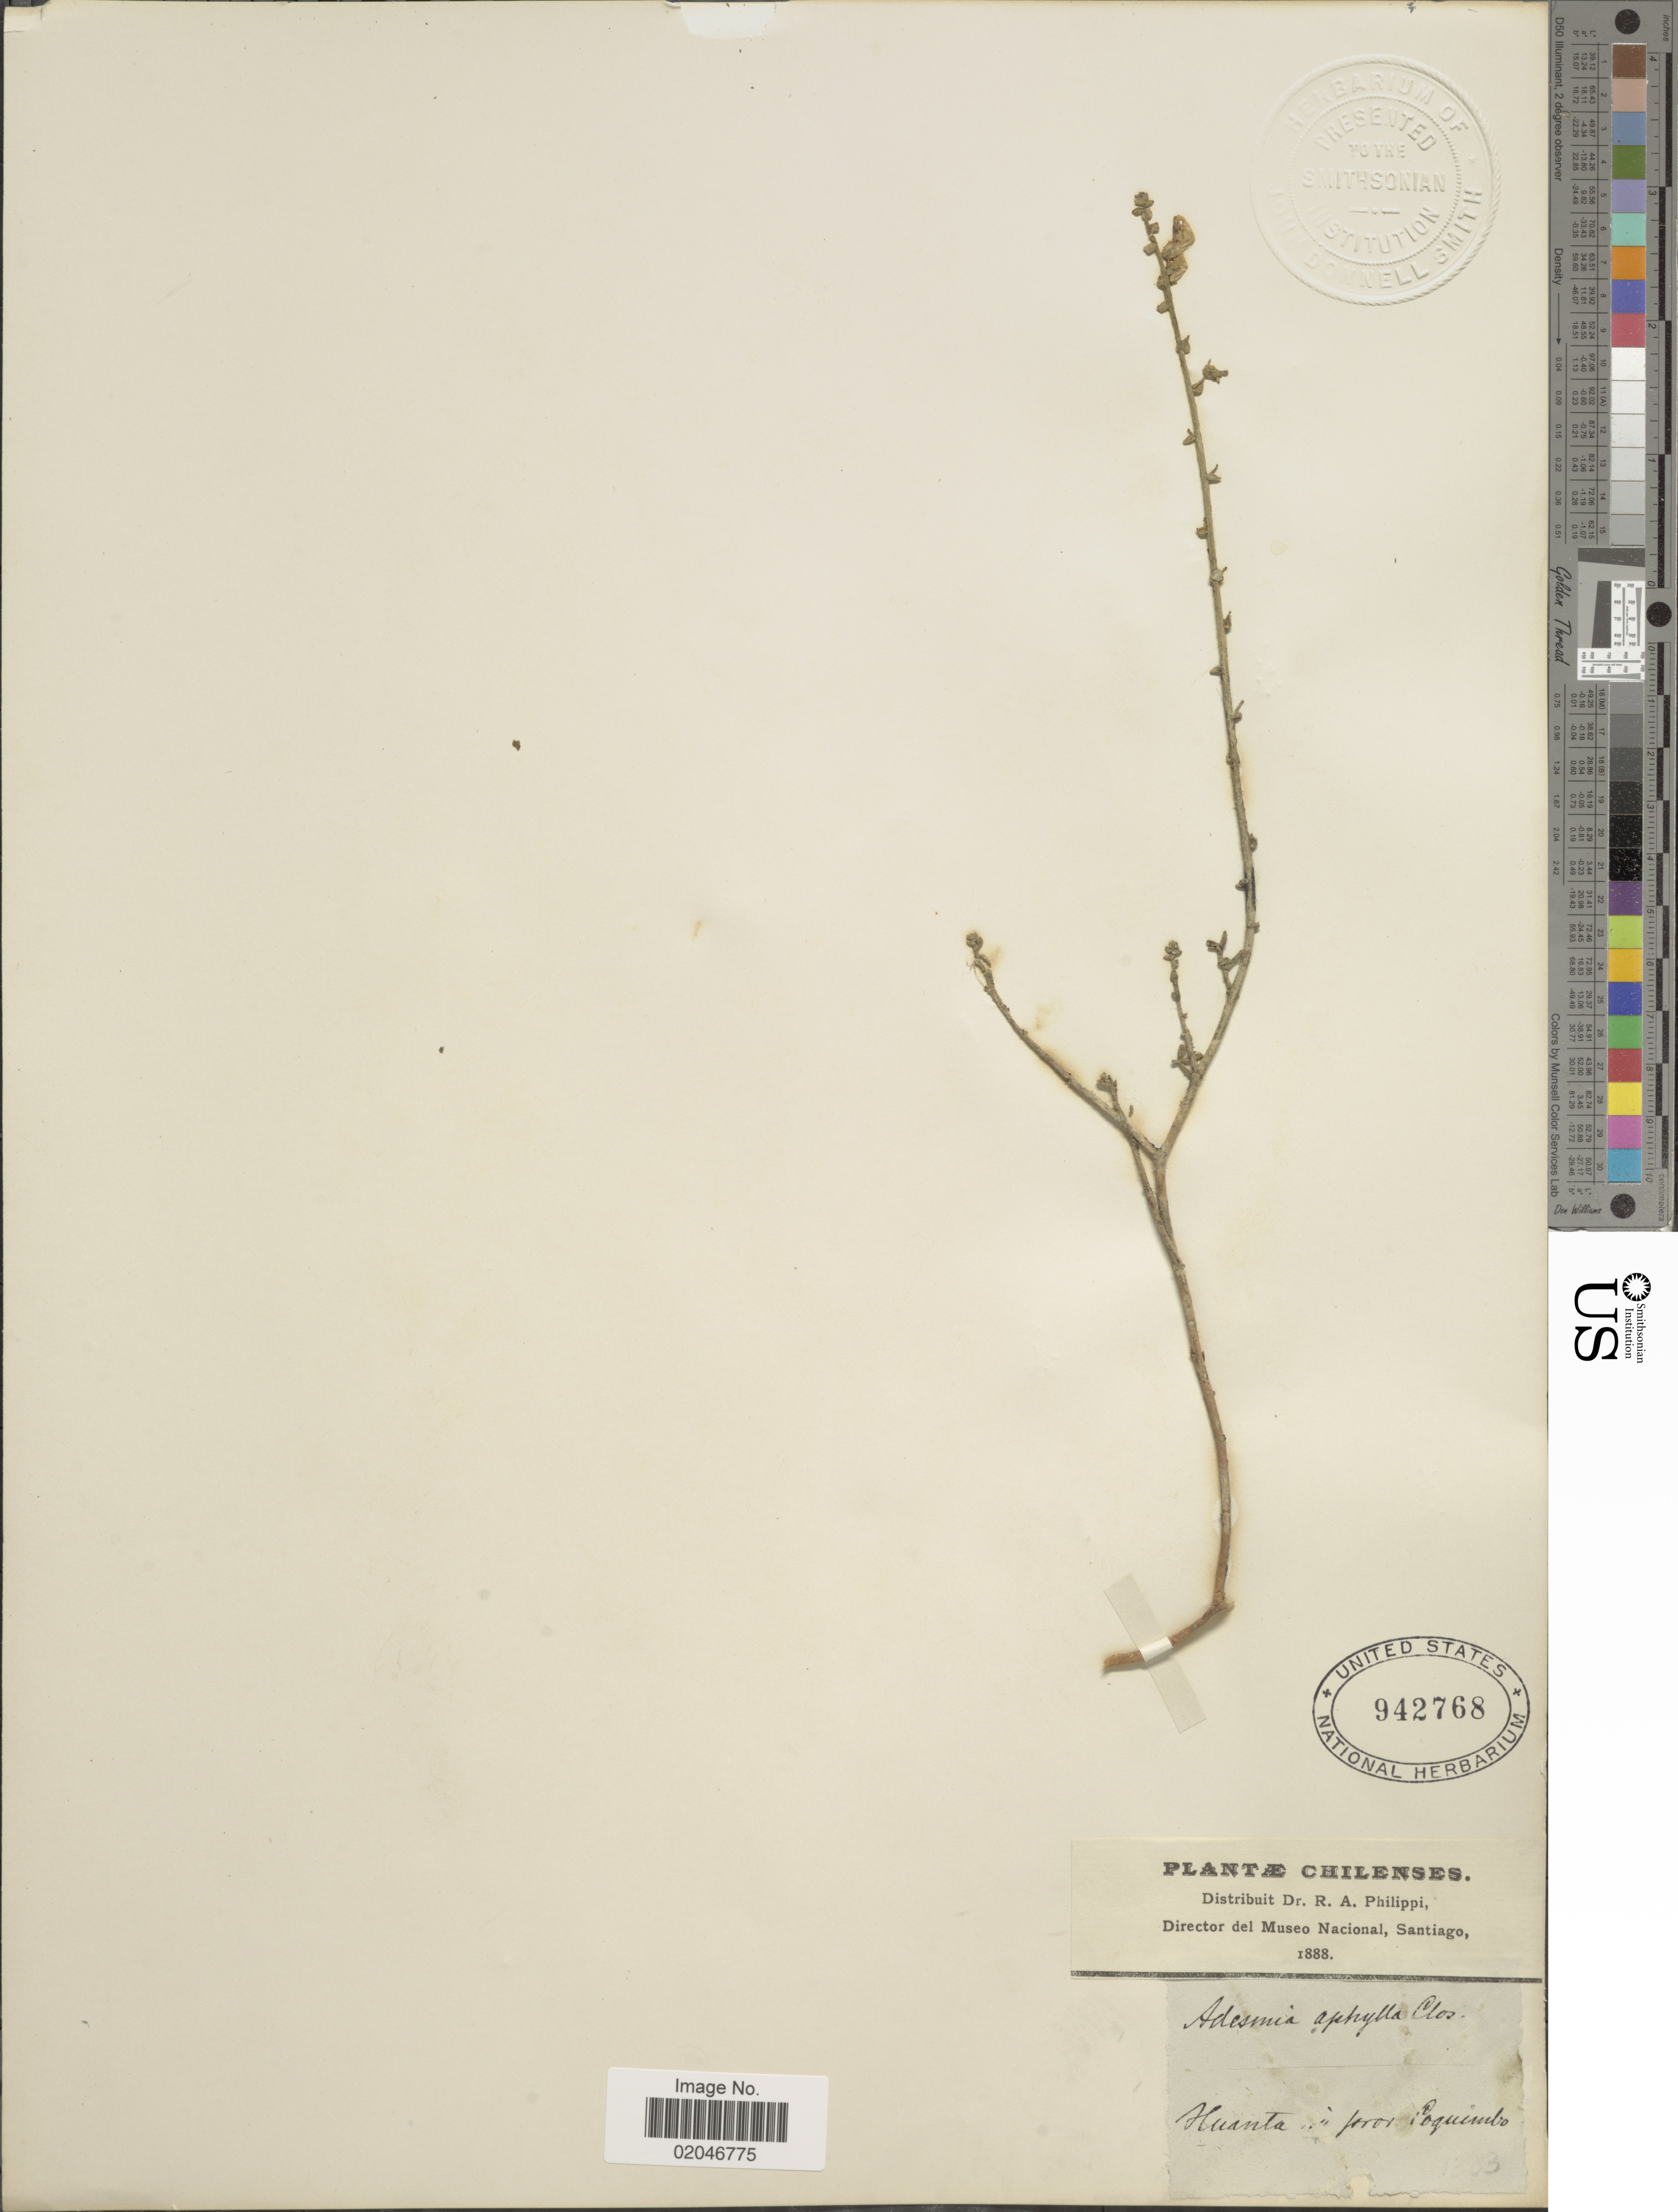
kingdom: Plantae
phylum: Tracheophyta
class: Magnoliopsida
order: Fabales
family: Fabaceae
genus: Adesmia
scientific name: Adesmia aphylla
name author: Clos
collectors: R. A. Philippi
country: Chile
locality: Huanta in prov. Coquimbo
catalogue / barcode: US 942768